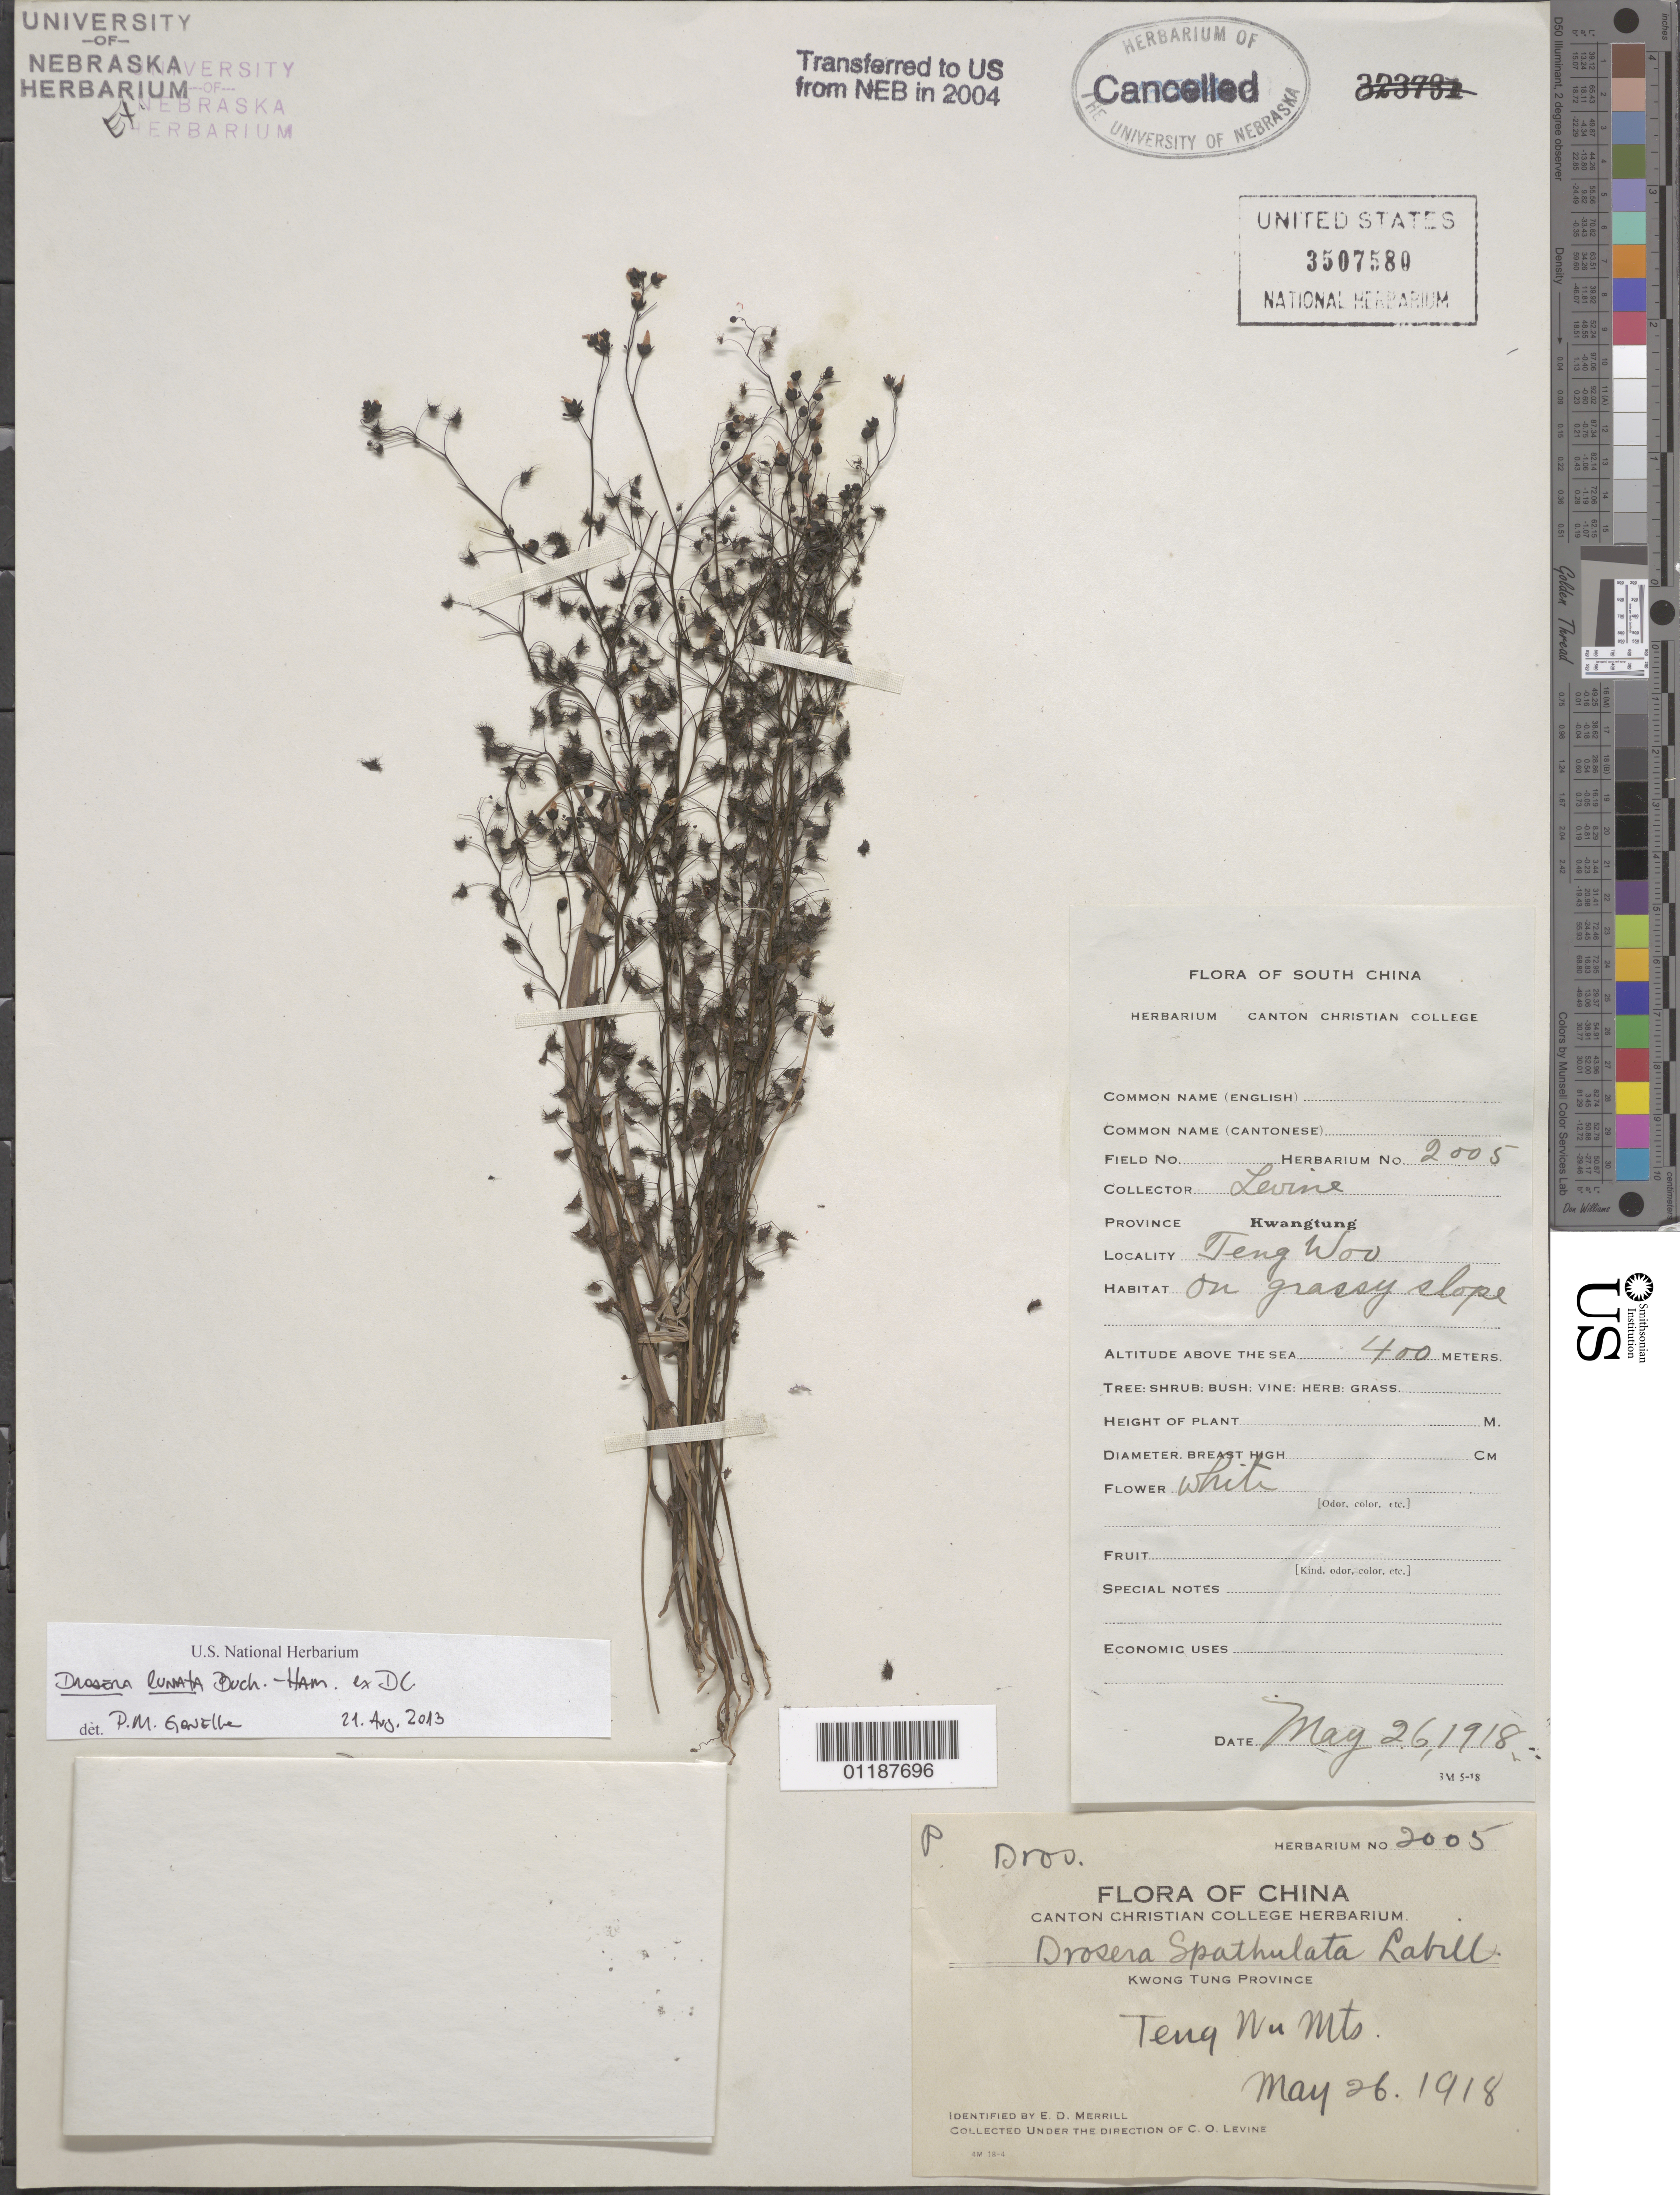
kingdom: Plantae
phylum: Tracheophyta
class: Magnoliopsida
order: Caryophyllales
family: Droseraceae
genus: Drosera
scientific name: Drosera lunata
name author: Buch.-Ham.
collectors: C. O. Levine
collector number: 2005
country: China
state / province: Guangdong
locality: Teng Wu Mts.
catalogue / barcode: US 3507580